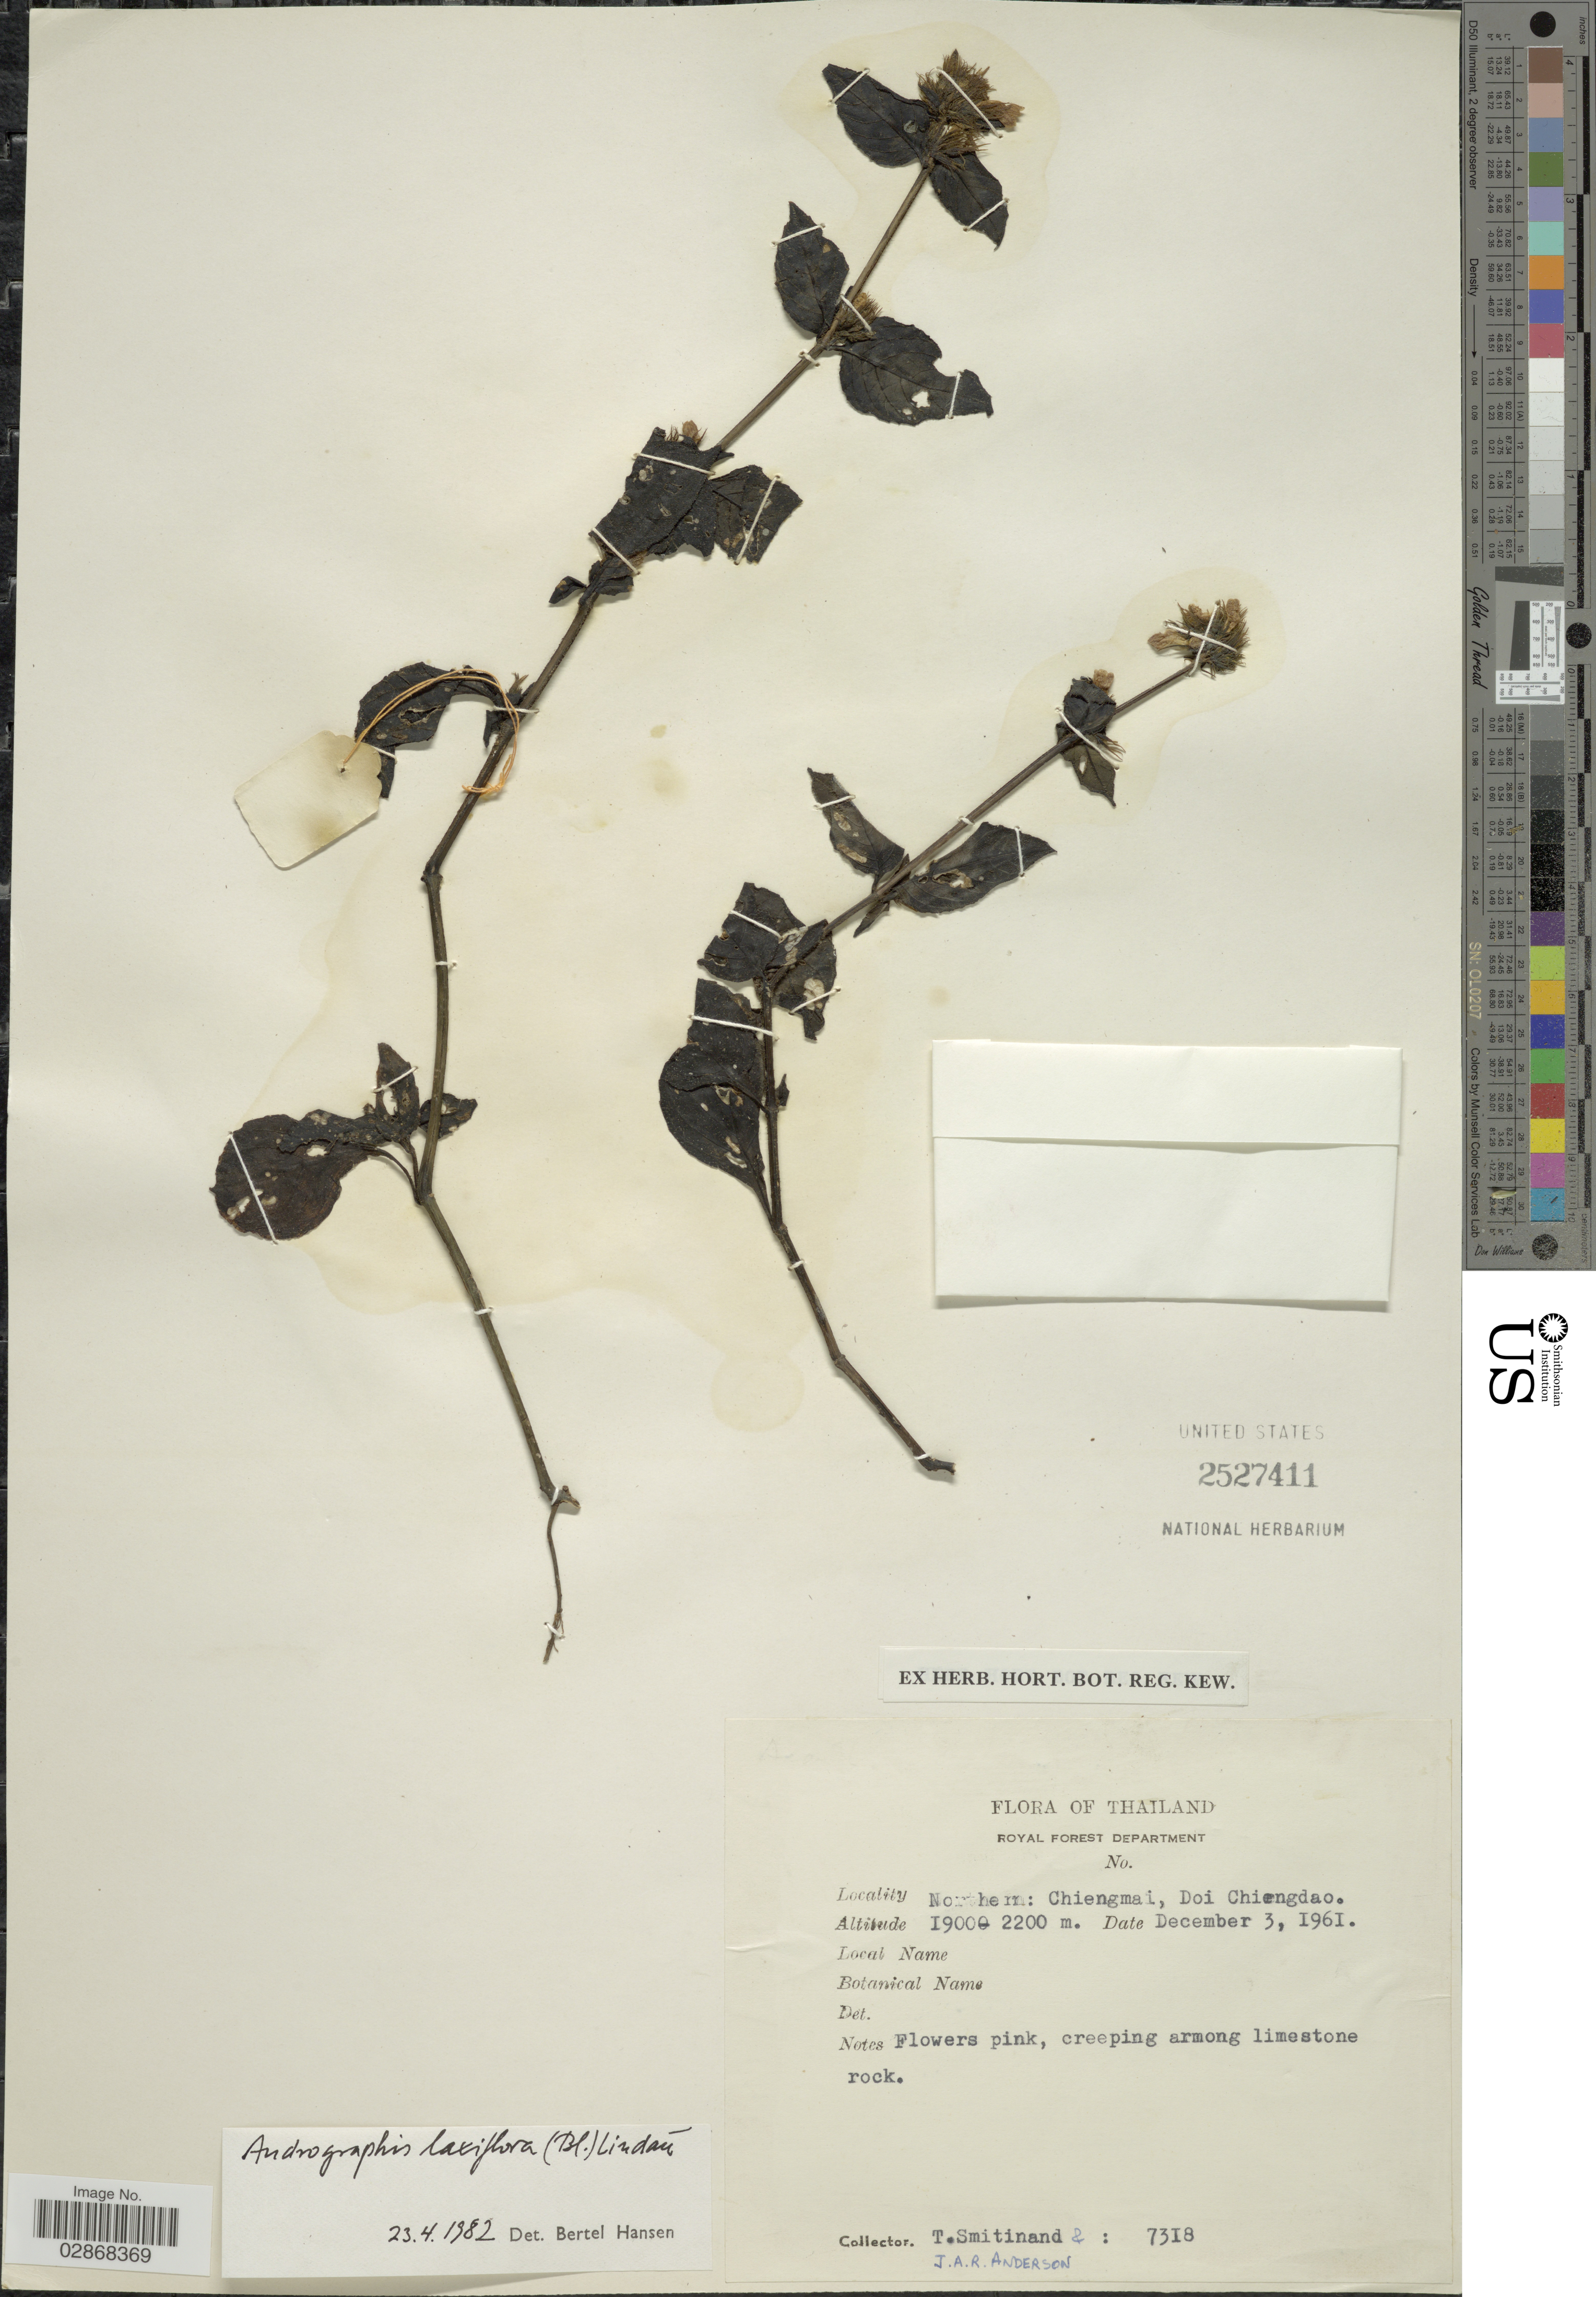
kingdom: Plantae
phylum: Tracheophyta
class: Magnoliopsida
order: Lamiales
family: Acanthaceae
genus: Andrographis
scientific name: Andrographis laxiflora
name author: (Blume) Lindau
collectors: T. Smitinand & J. A. R. Anderson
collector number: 7318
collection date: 1961-12-03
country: Thailand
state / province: Chiang Mai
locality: Northern: Chiengmai, Doi Chiengdao.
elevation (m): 1900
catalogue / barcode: US 2527411